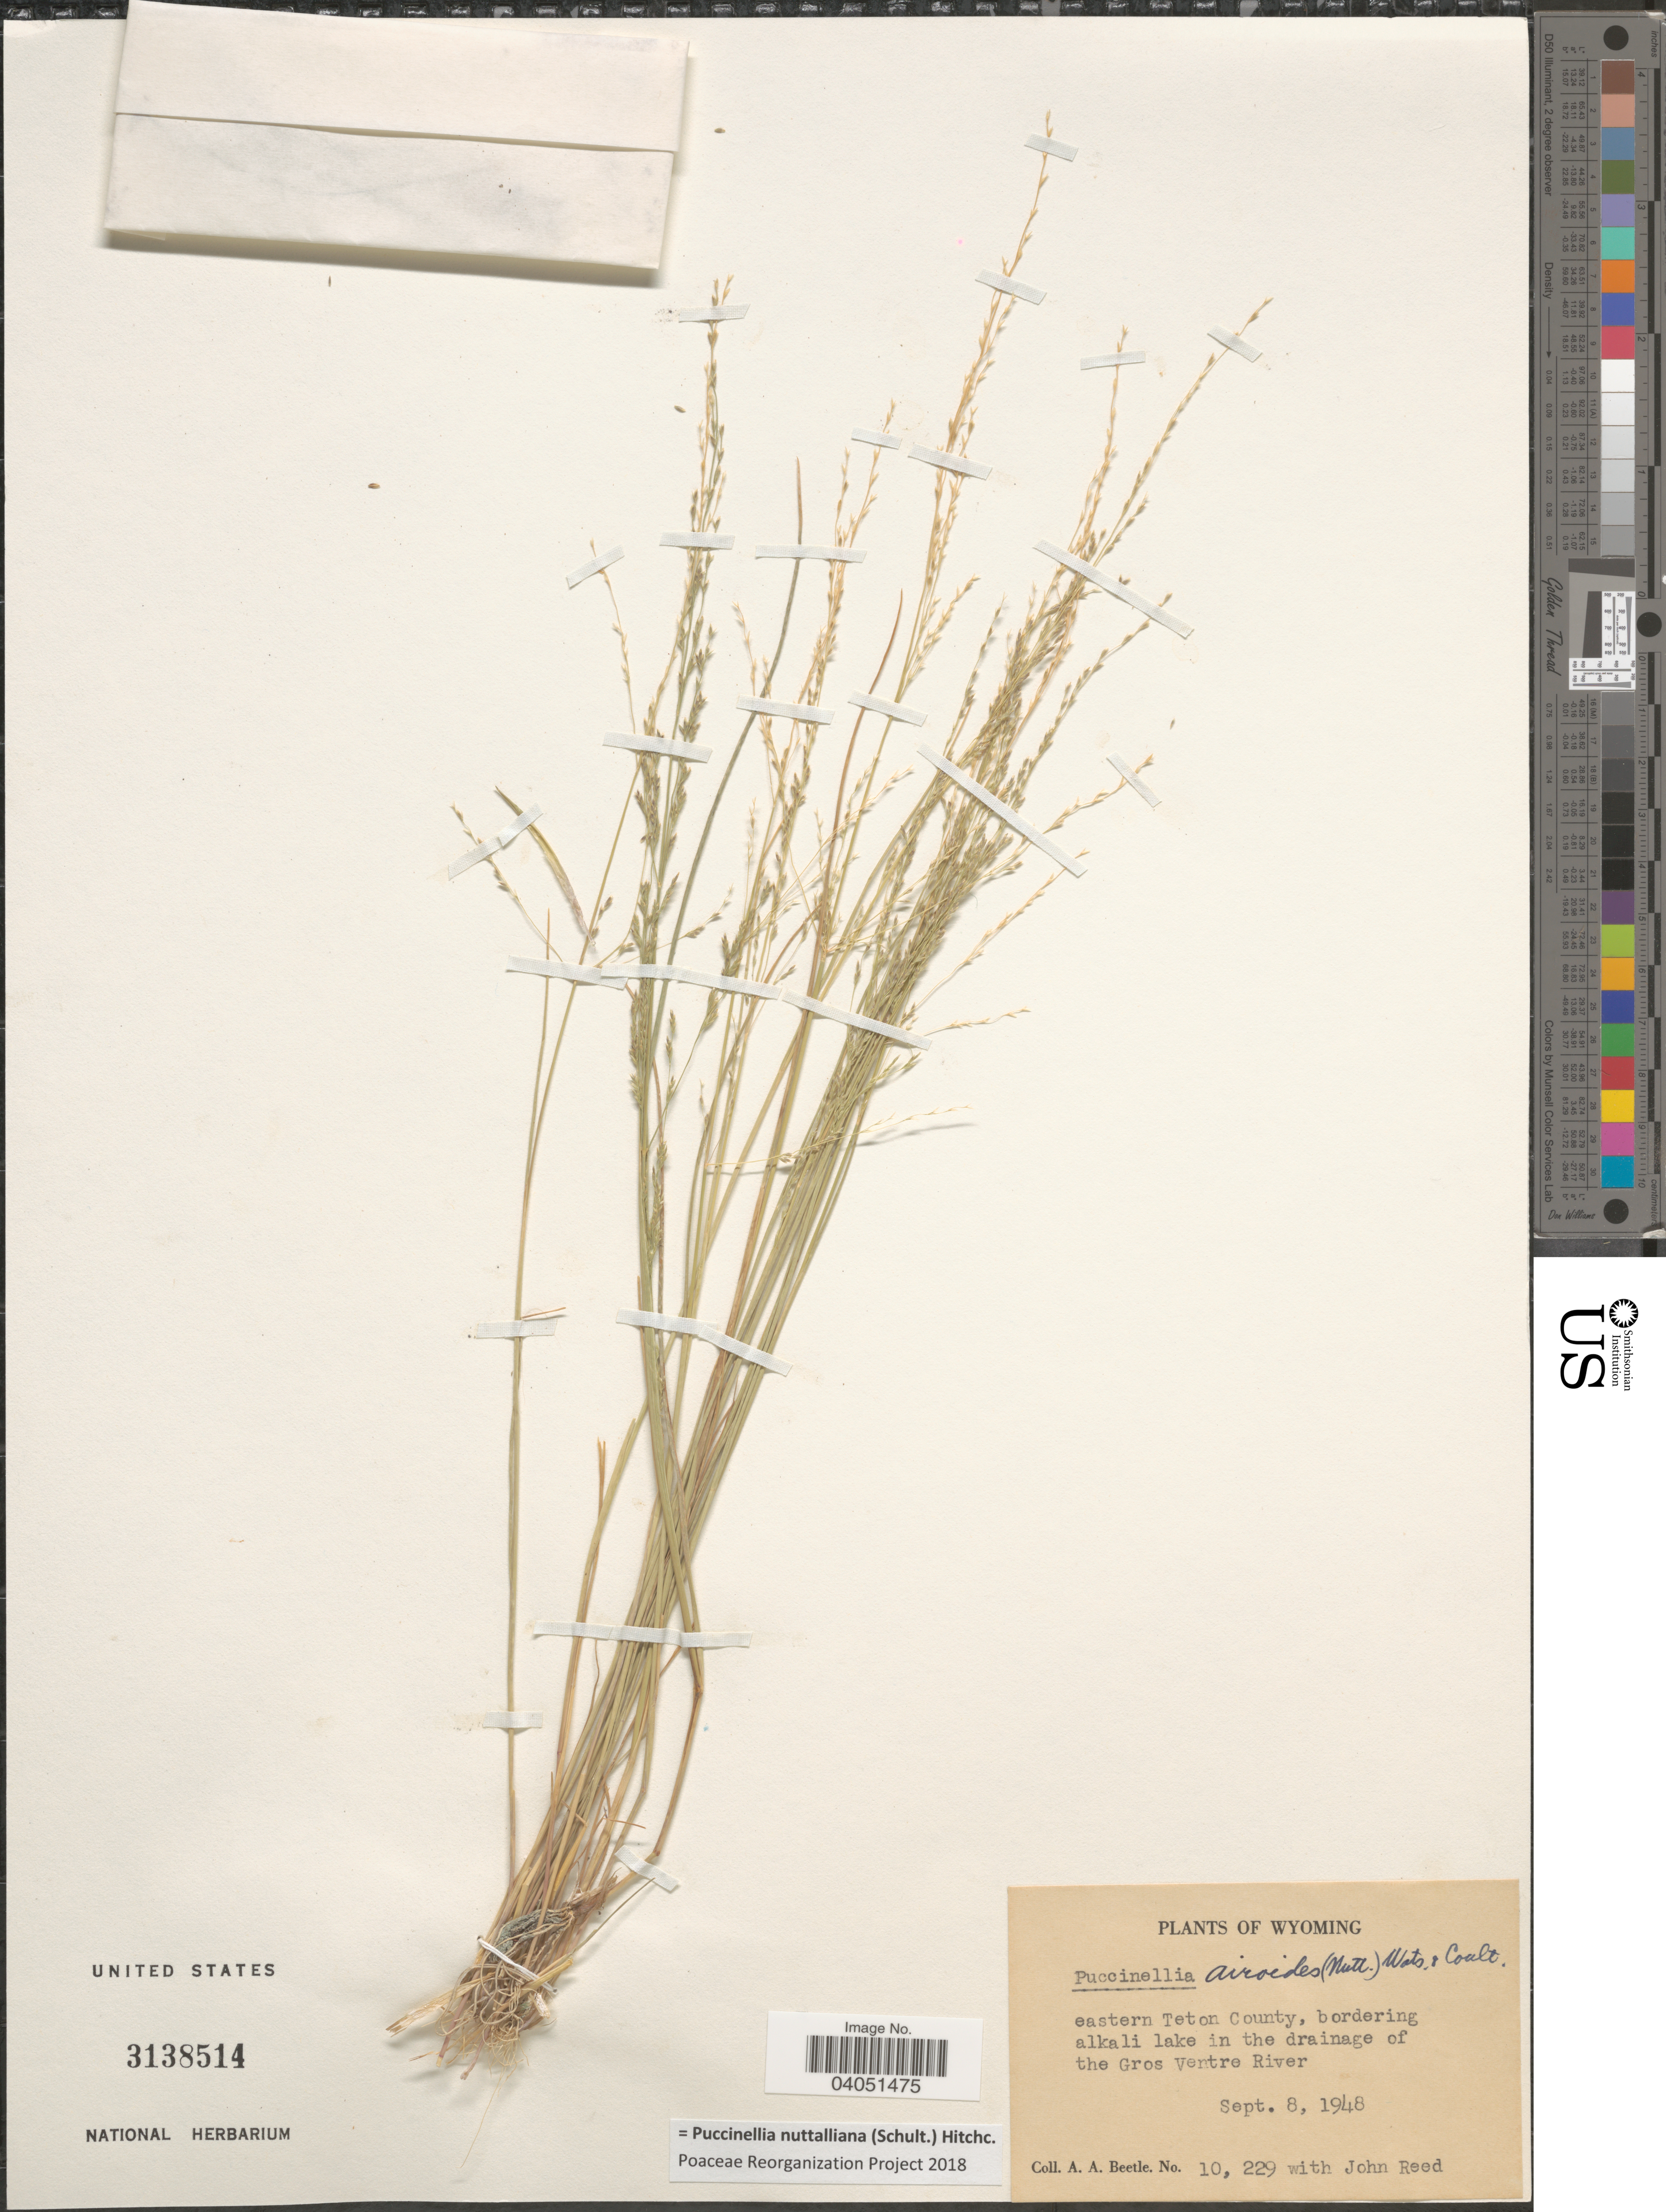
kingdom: Plantae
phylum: Tracheophyta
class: Liliopsida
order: Poales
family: Poaceae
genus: Puccinellia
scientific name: Puccinellia nuttalliana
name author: (Schult.) Hitchc.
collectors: A. A. Beetle & J. Reed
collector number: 10229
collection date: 1948-09-08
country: United States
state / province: Wyoming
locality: Eastern Teton County, bordering alkali lake in the drainage of the Gros Ventre River.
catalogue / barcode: US 3138514